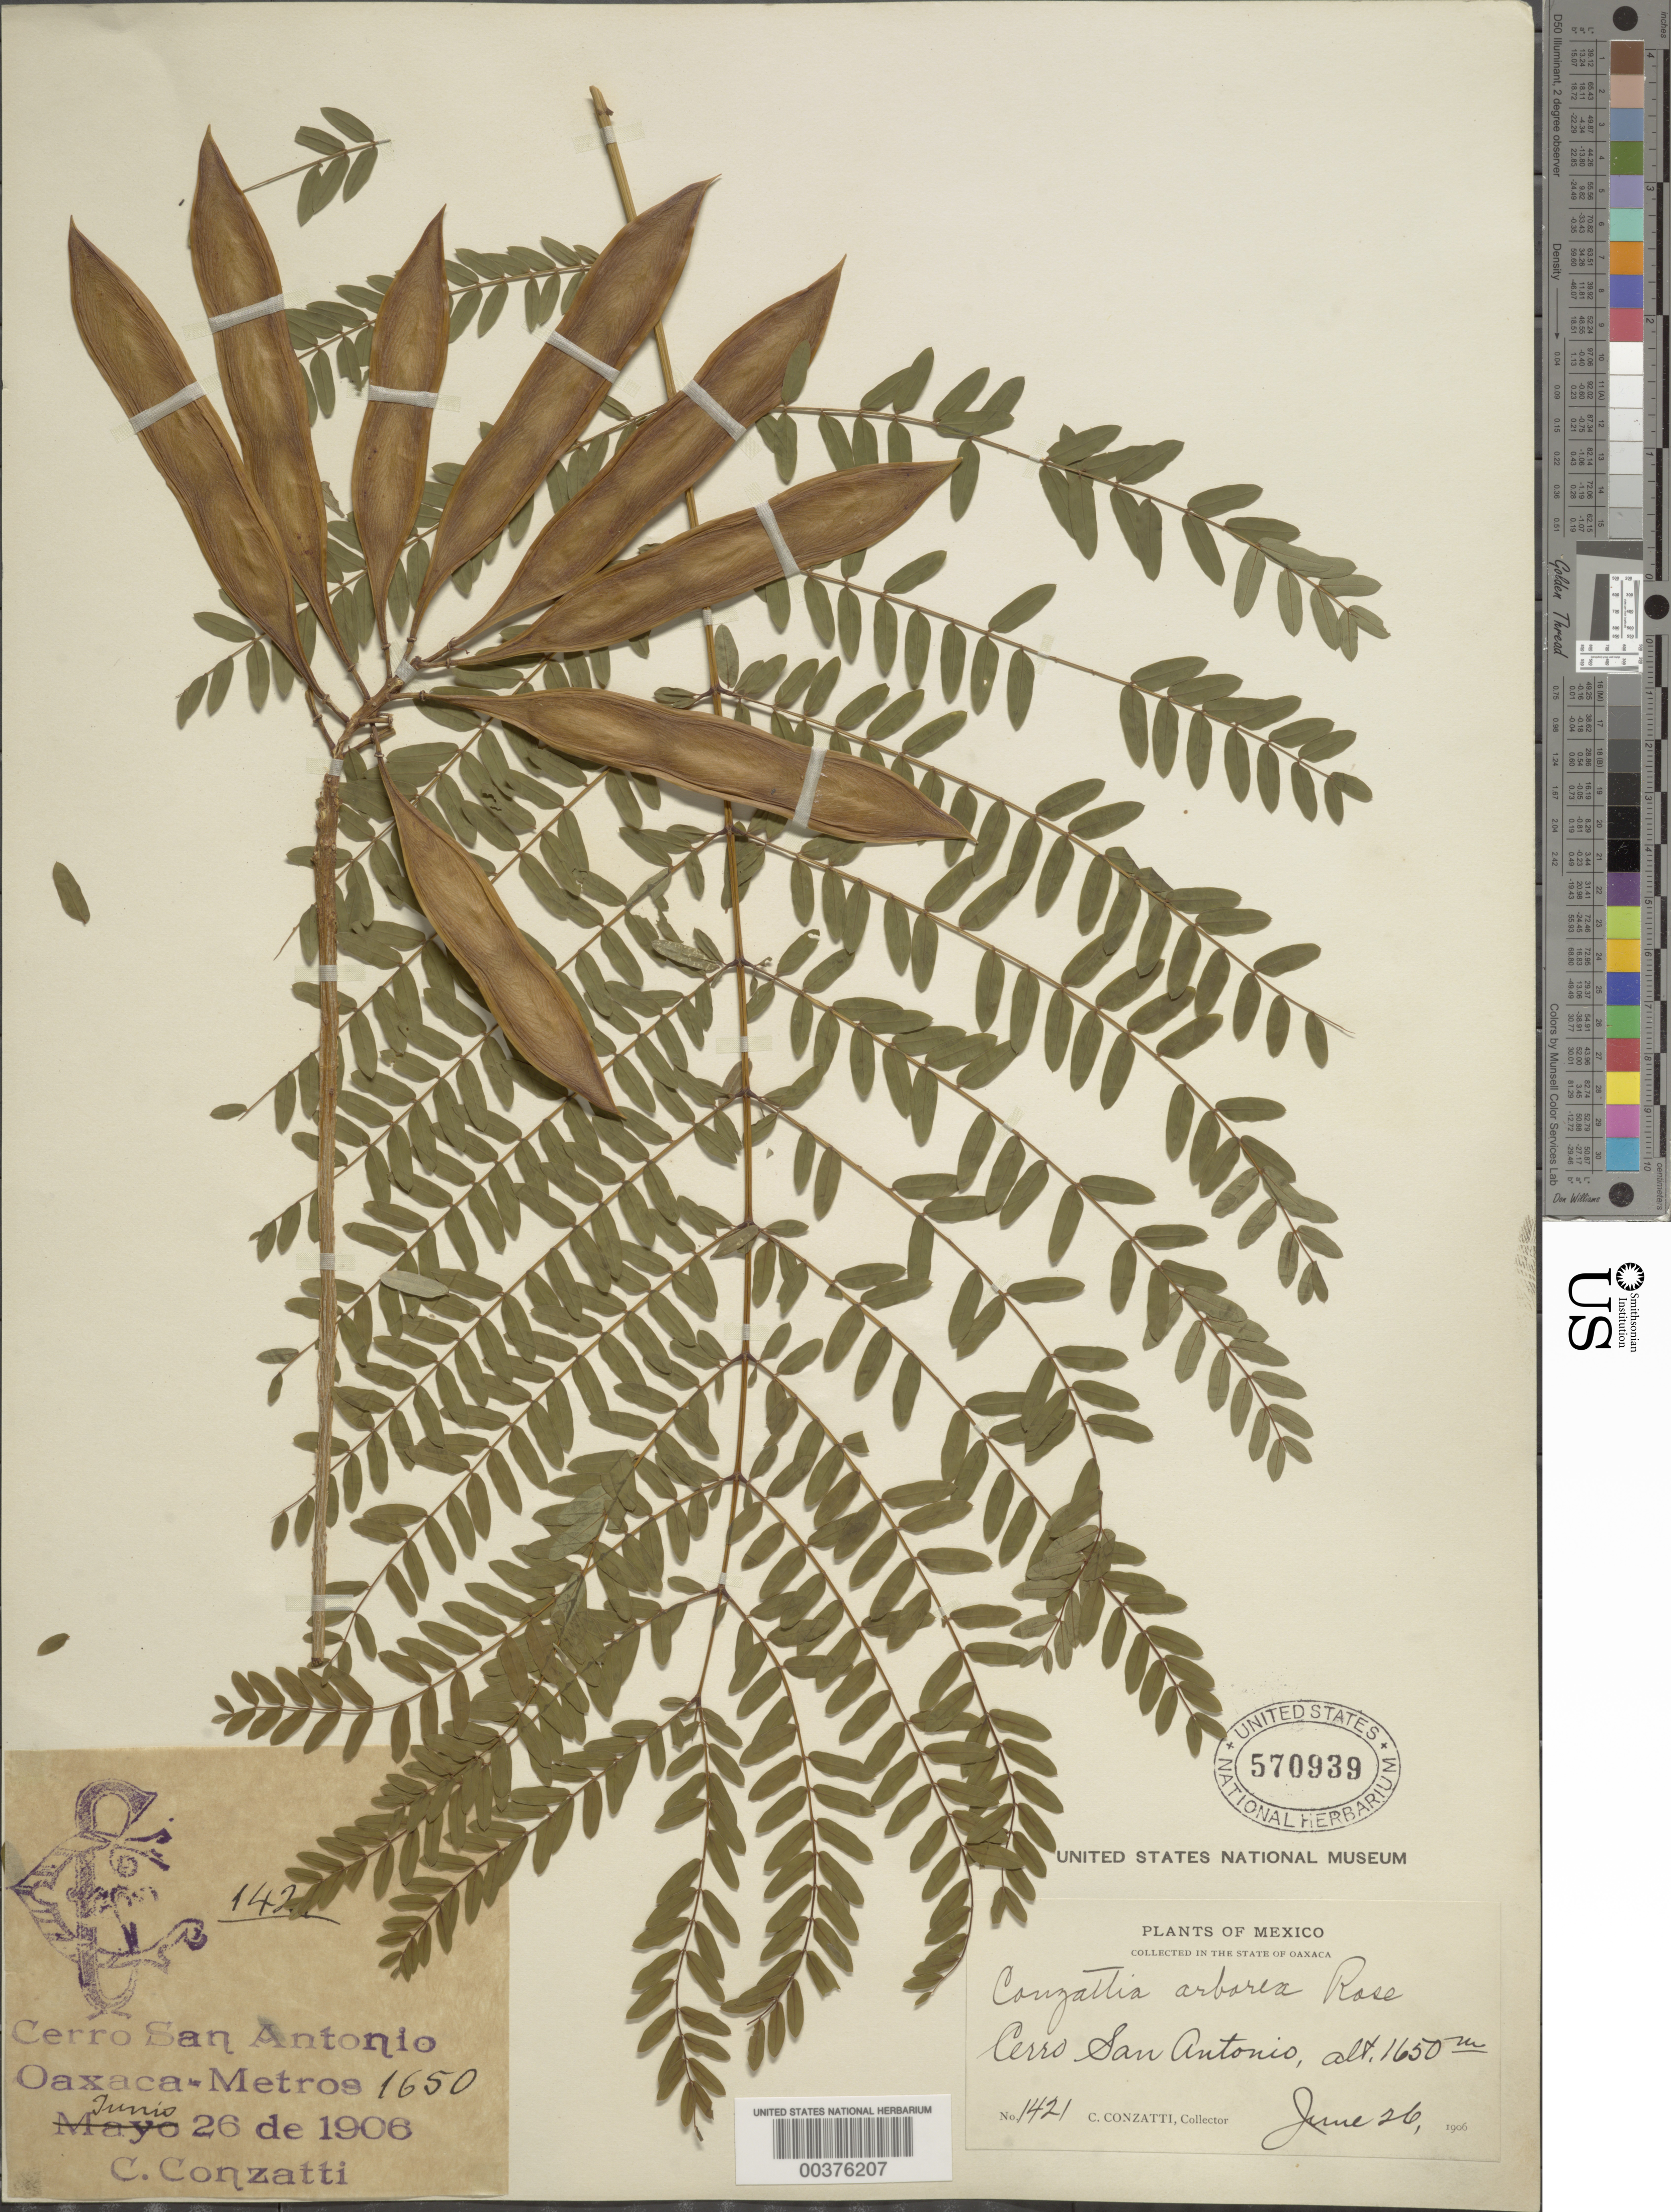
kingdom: Plantae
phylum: Tracheophyta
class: Magnoliopsida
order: Fabales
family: Fabaceae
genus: Conzattia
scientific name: Conzattia arborea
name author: Rose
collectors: C. Conzatti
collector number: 1421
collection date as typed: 26 Jun 1906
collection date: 1906-06-26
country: Mexico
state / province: Oaxaca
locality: Cerro San Antonio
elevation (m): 1650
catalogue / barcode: US 570939